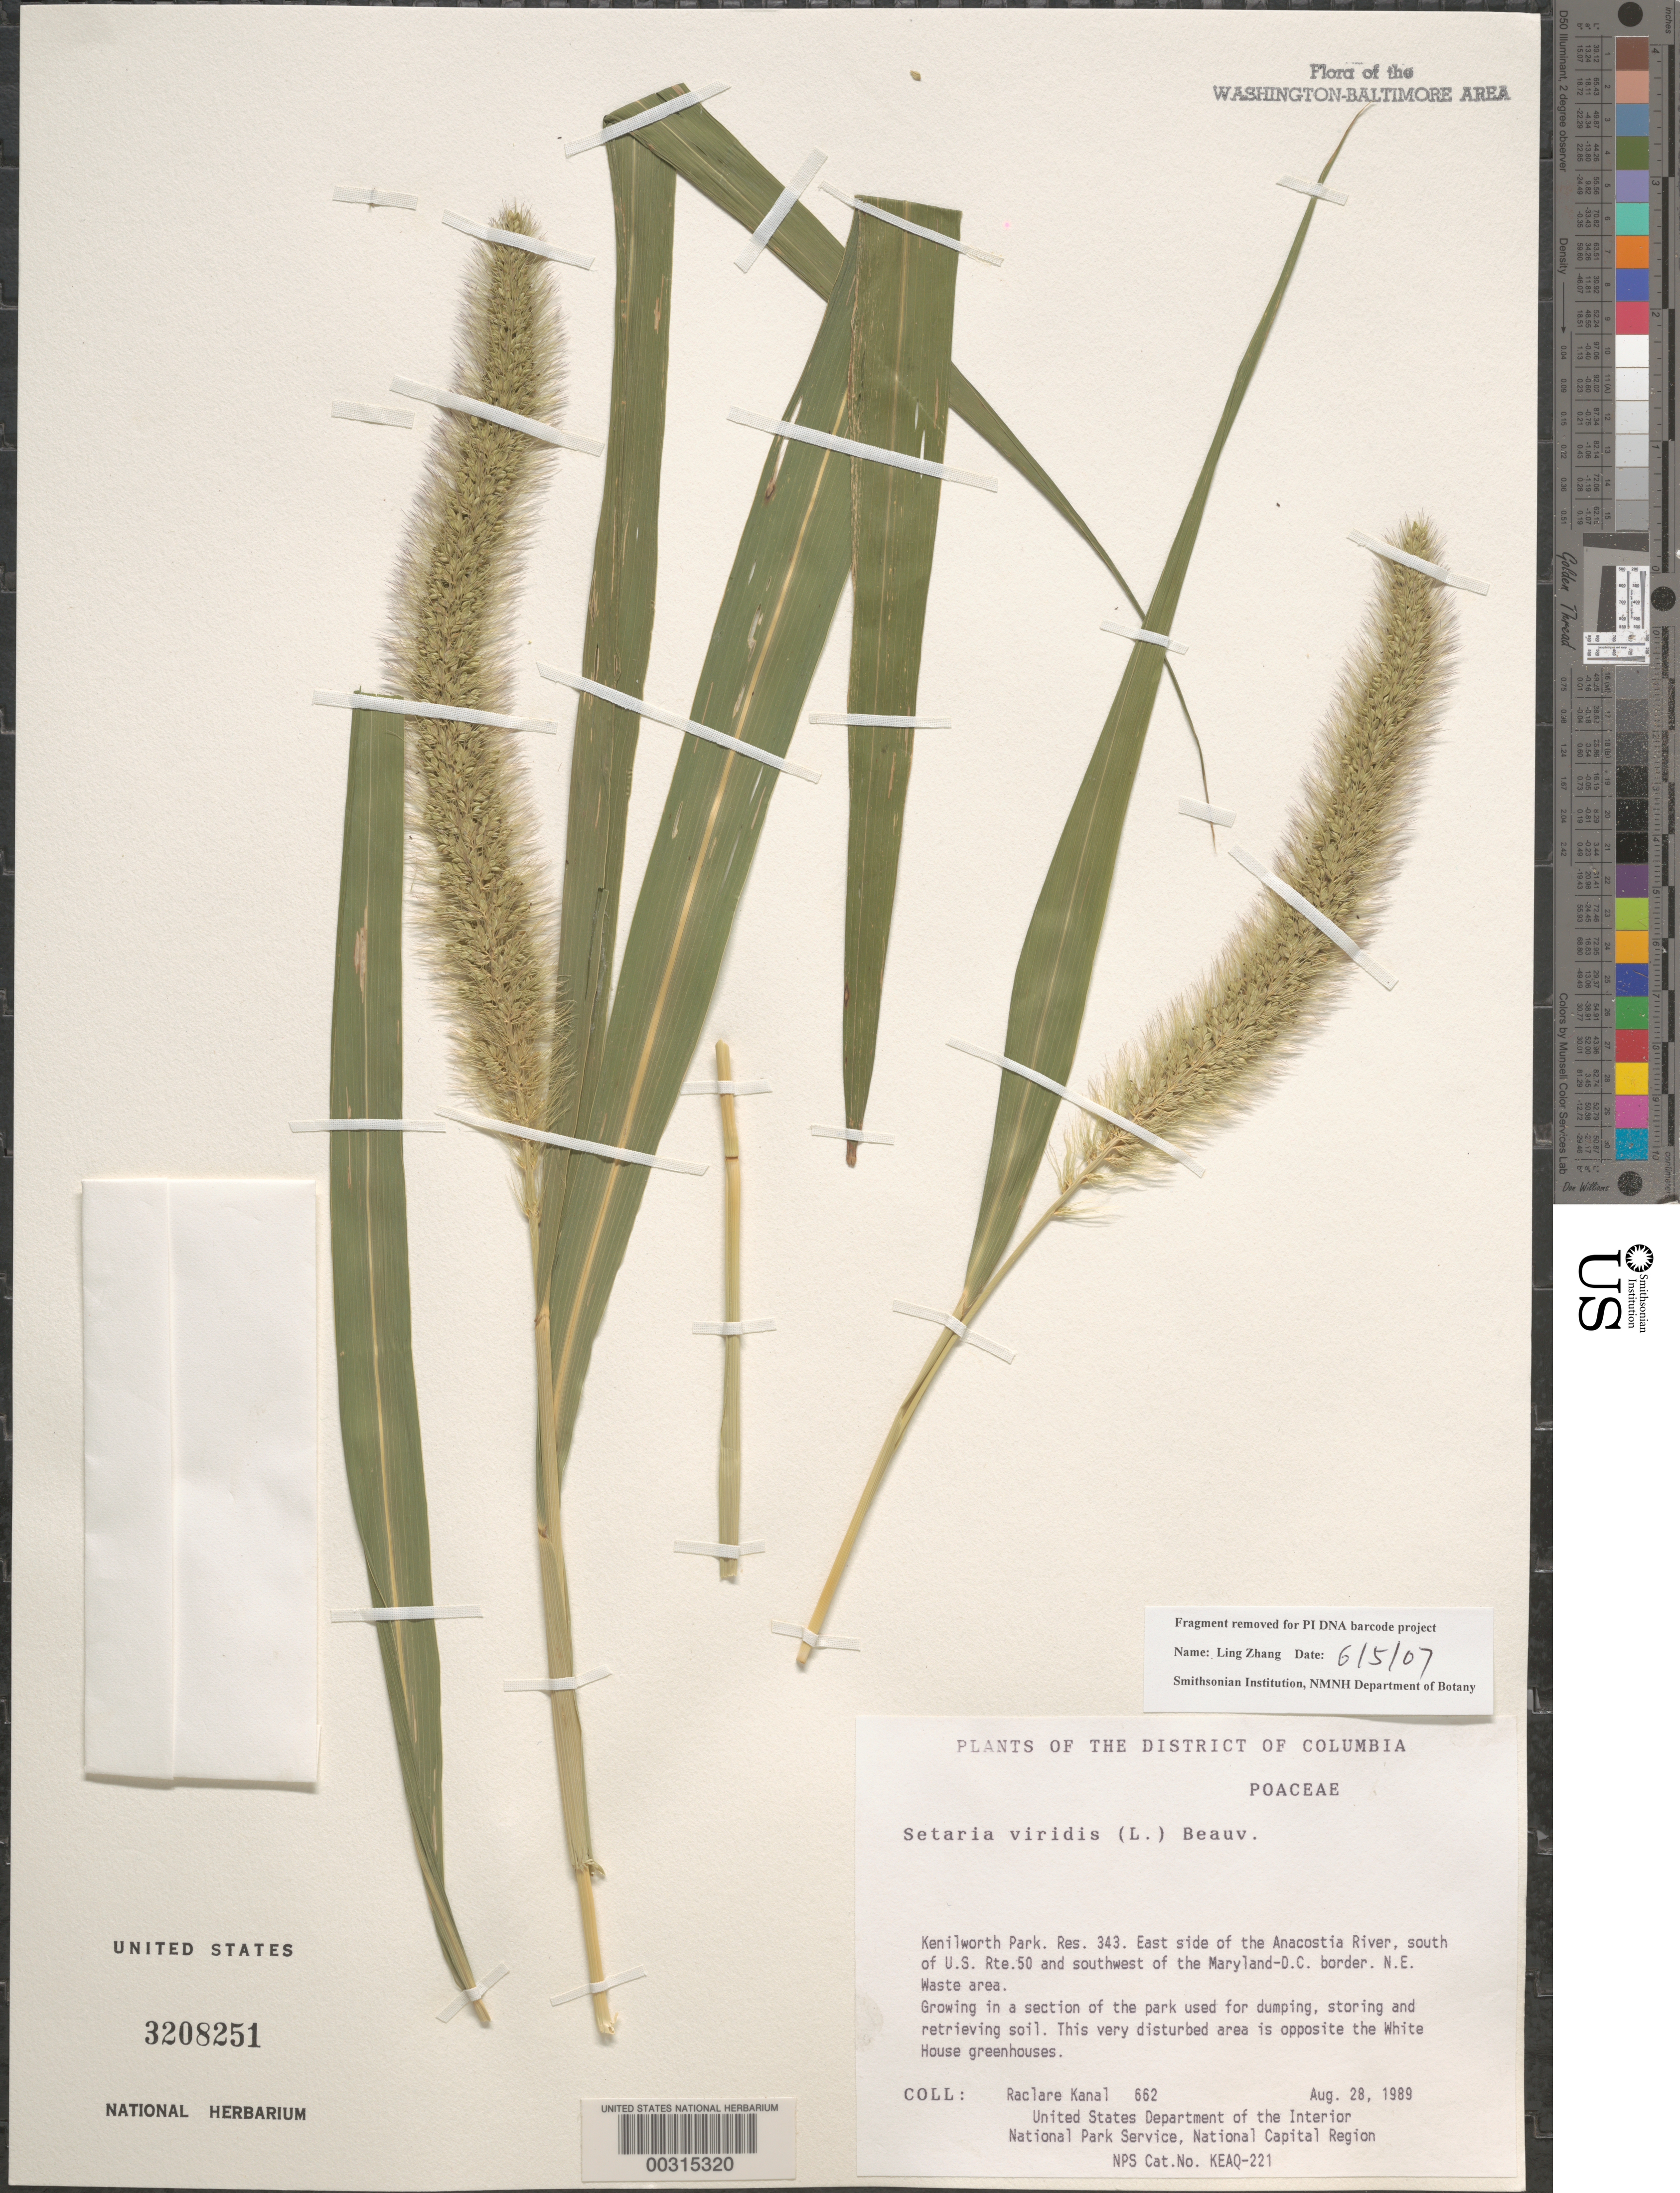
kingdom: Plantae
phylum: Tracheophyta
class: Liliopsida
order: Poales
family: Poaceae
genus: Setaria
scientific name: Setaria viridis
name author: (L.) P. Beauv.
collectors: R. Kanal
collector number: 662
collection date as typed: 28 Aug 1989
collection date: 1989-08-28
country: United States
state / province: District of Columbia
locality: Kenilworth Park, Res. 343, E of Anacostia River, SW of MD-DC Boundary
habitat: Waste area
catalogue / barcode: US 3208251